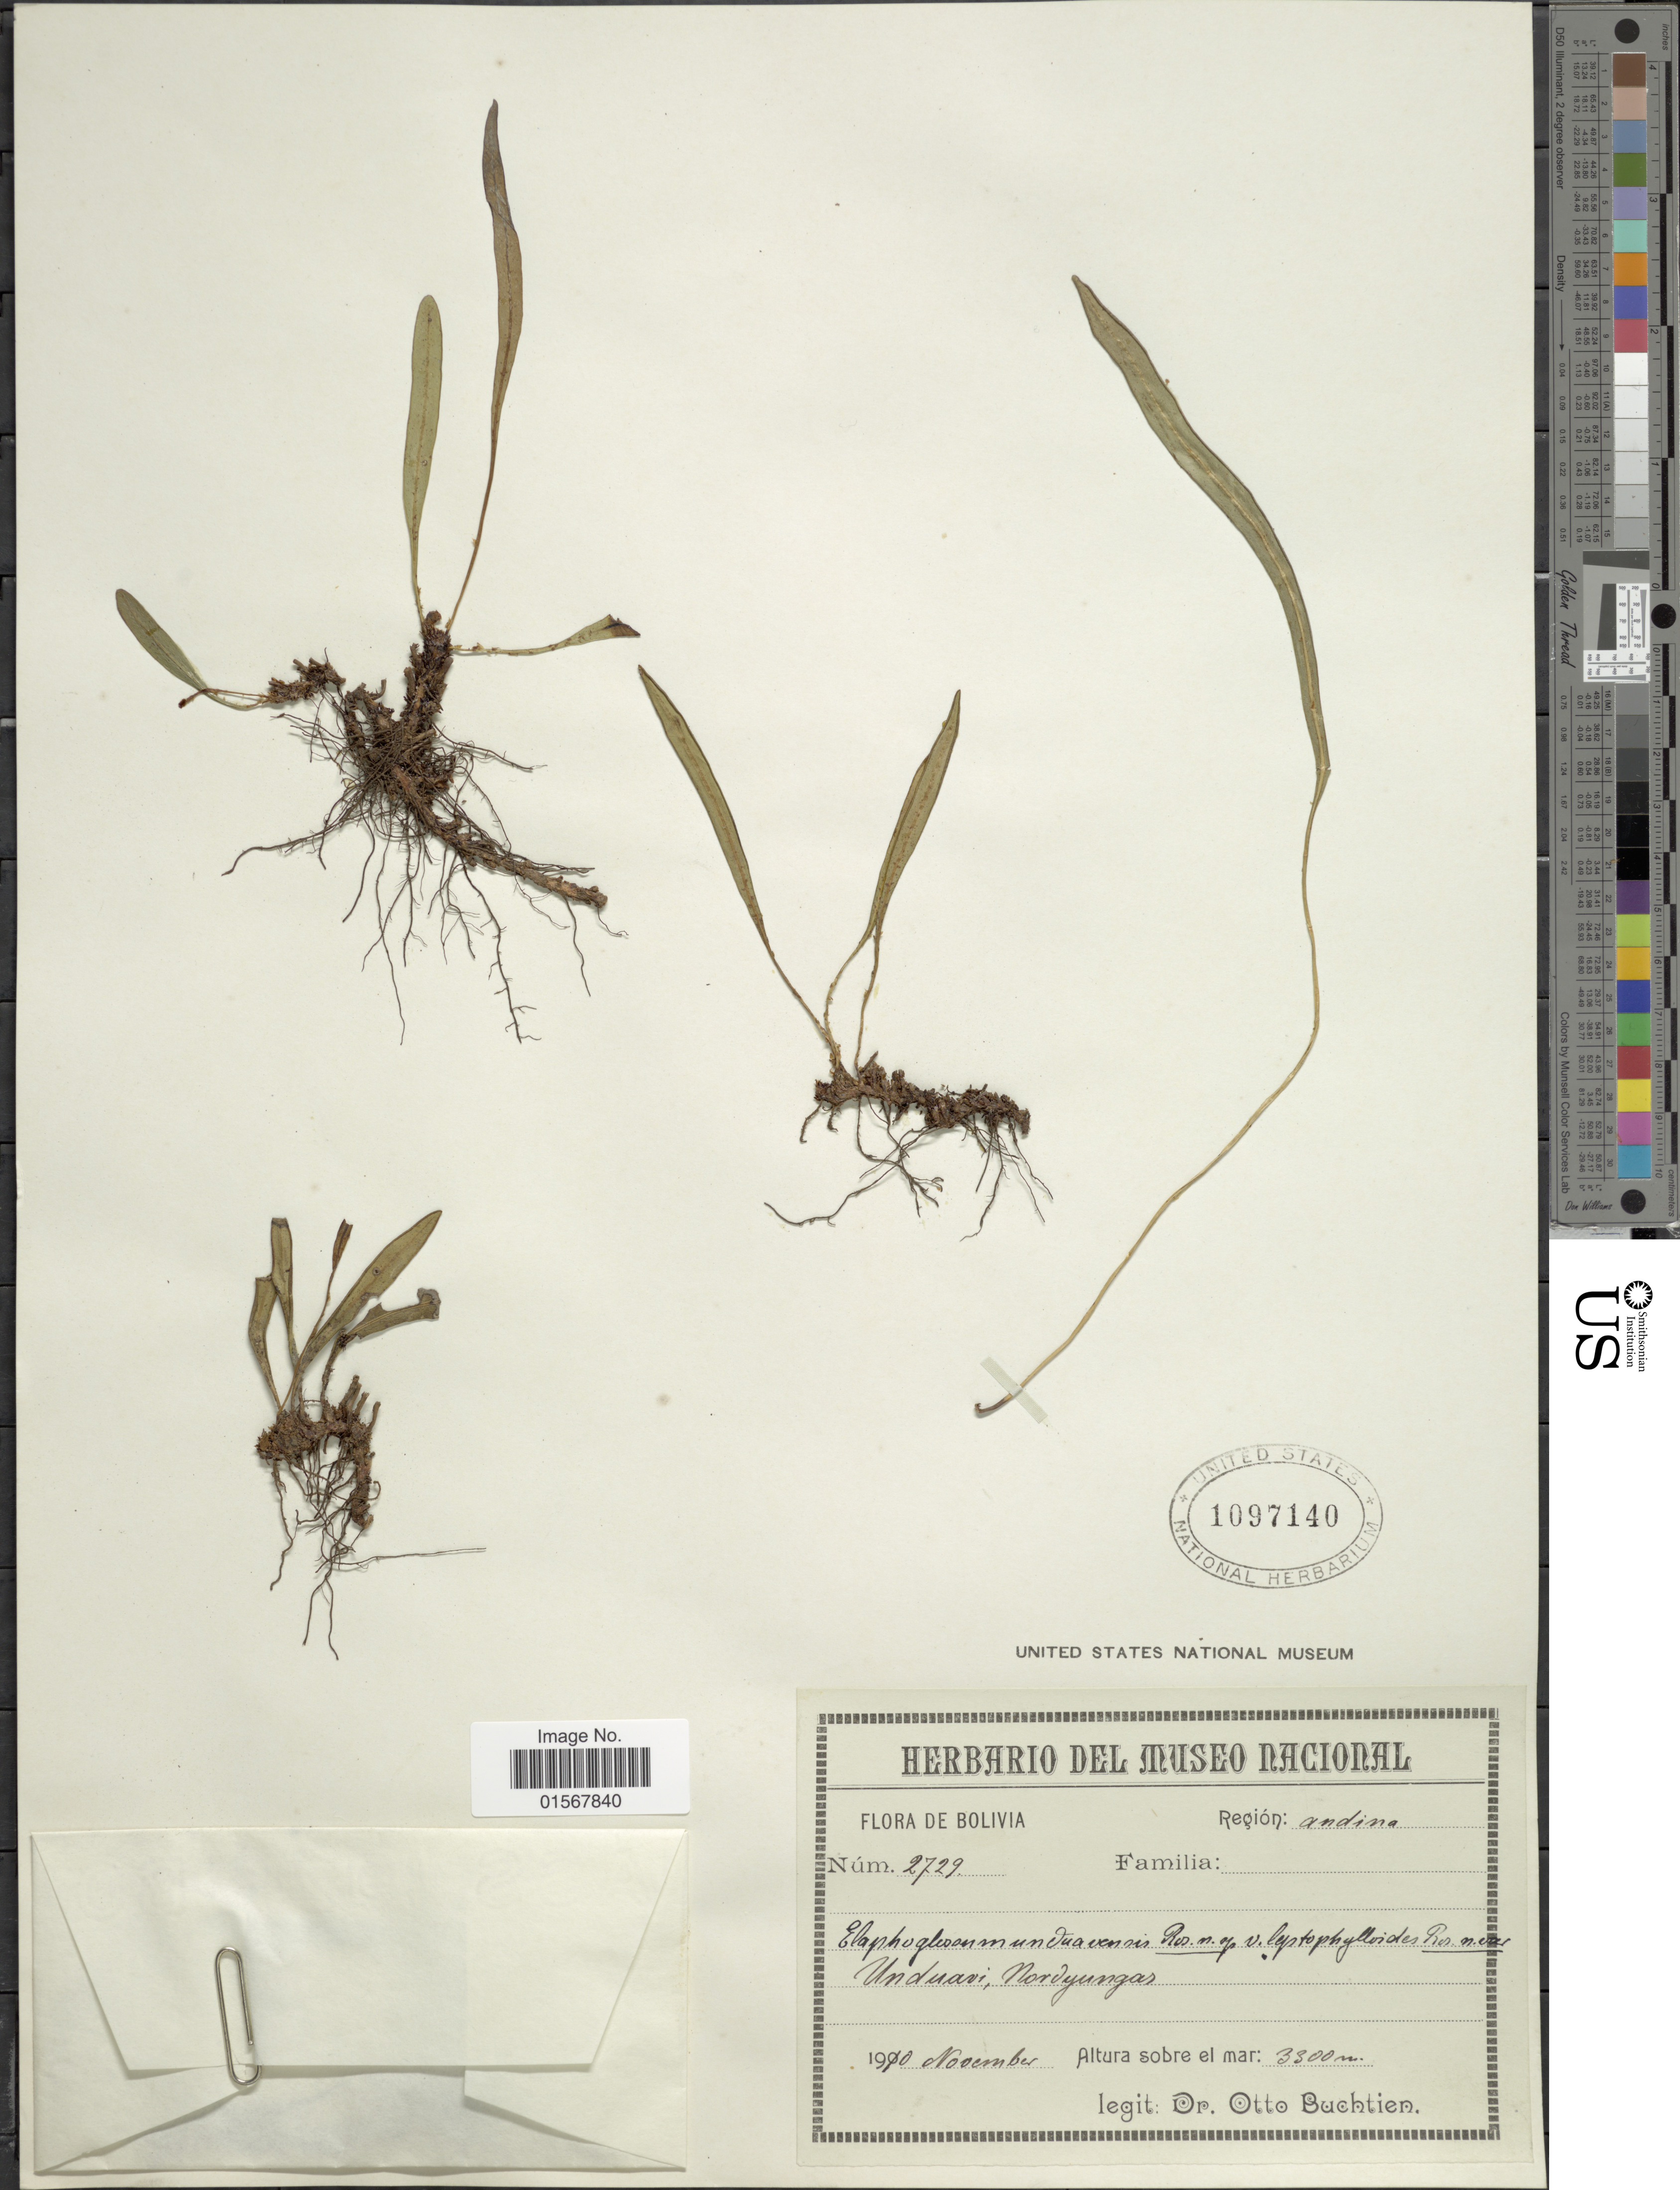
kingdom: Plantae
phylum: Tracheophyta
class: Polypodiopsida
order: Polypodiales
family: Dryopteridaceae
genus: Elaphoglossum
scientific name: Elaphoglossum unduavense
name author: Rosenst.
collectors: O. Buchtien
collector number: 2729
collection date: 1910-11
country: Bolivia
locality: Unduavi, Nordyungas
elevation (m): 3300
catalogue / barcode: US 1097140